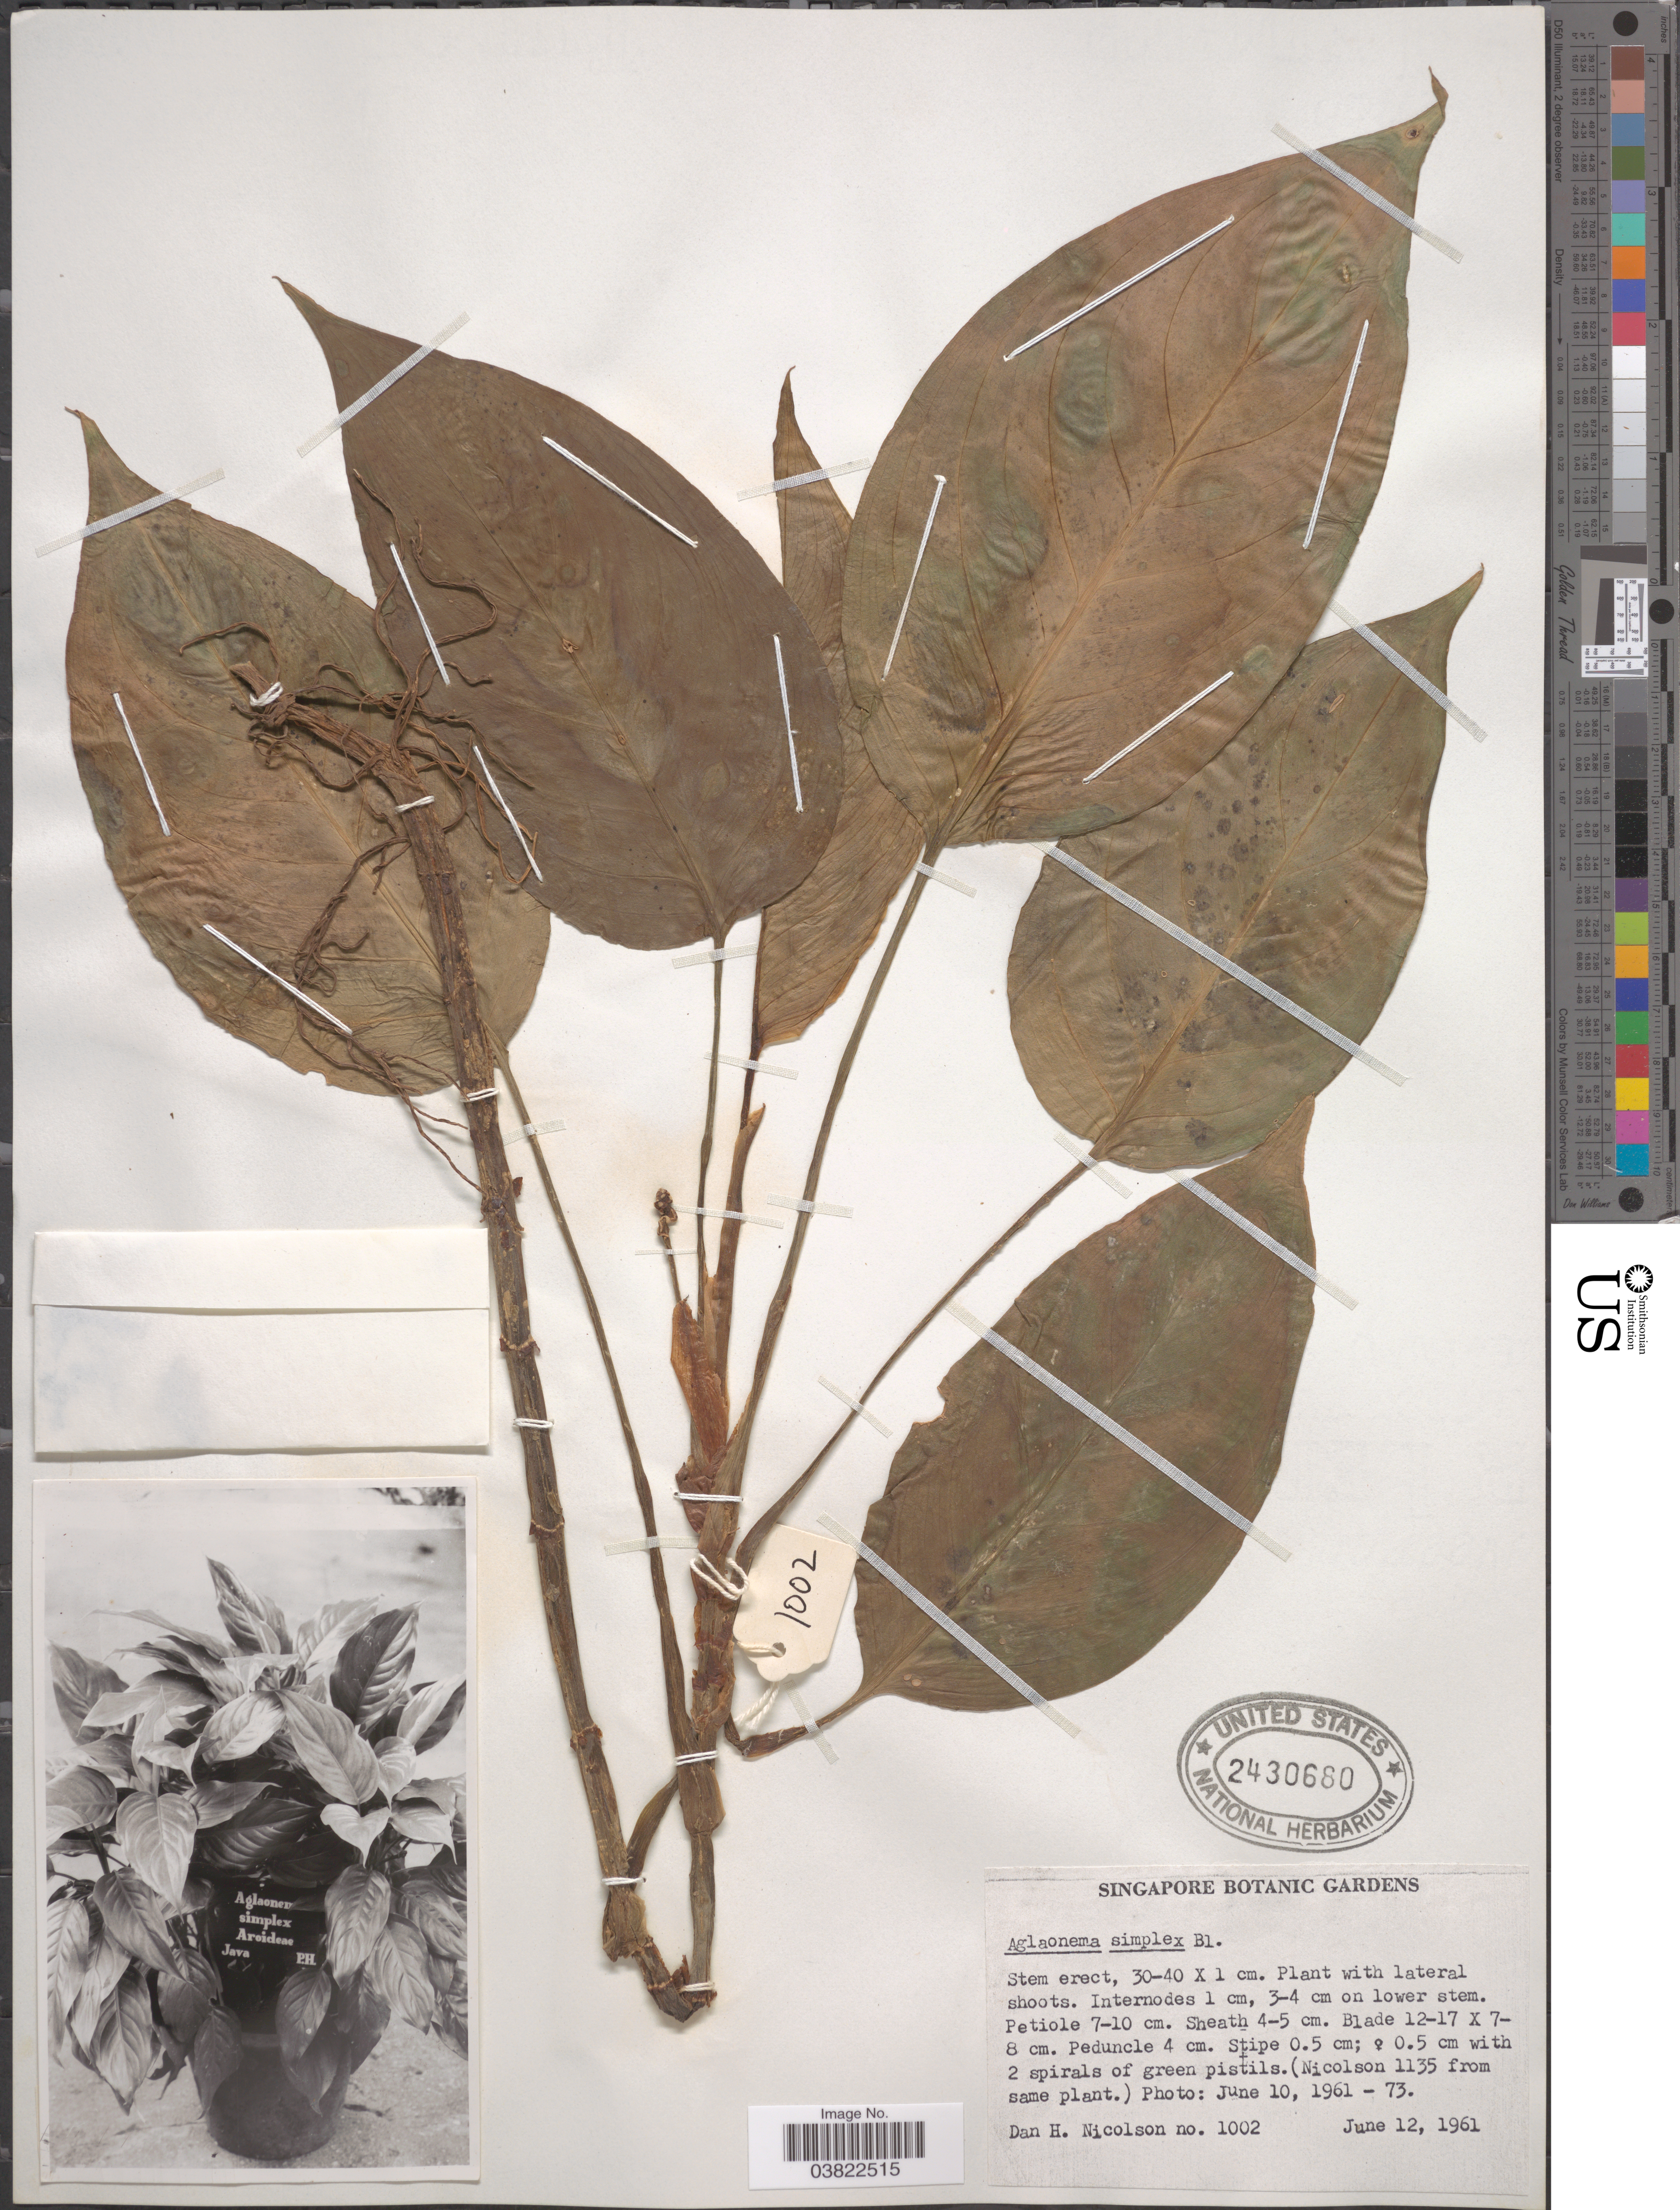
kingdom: Plantae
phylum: Tracheophyta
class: Liliopsida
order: Alismatales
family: Araceae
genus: Aglaonema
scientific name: Aglaonema simplex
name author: Blume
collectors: D. H. Nicolson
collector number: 1002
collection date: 1961-06-12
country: Singapore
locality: Singapore Botanic Gardens.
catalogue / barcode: US 2430680